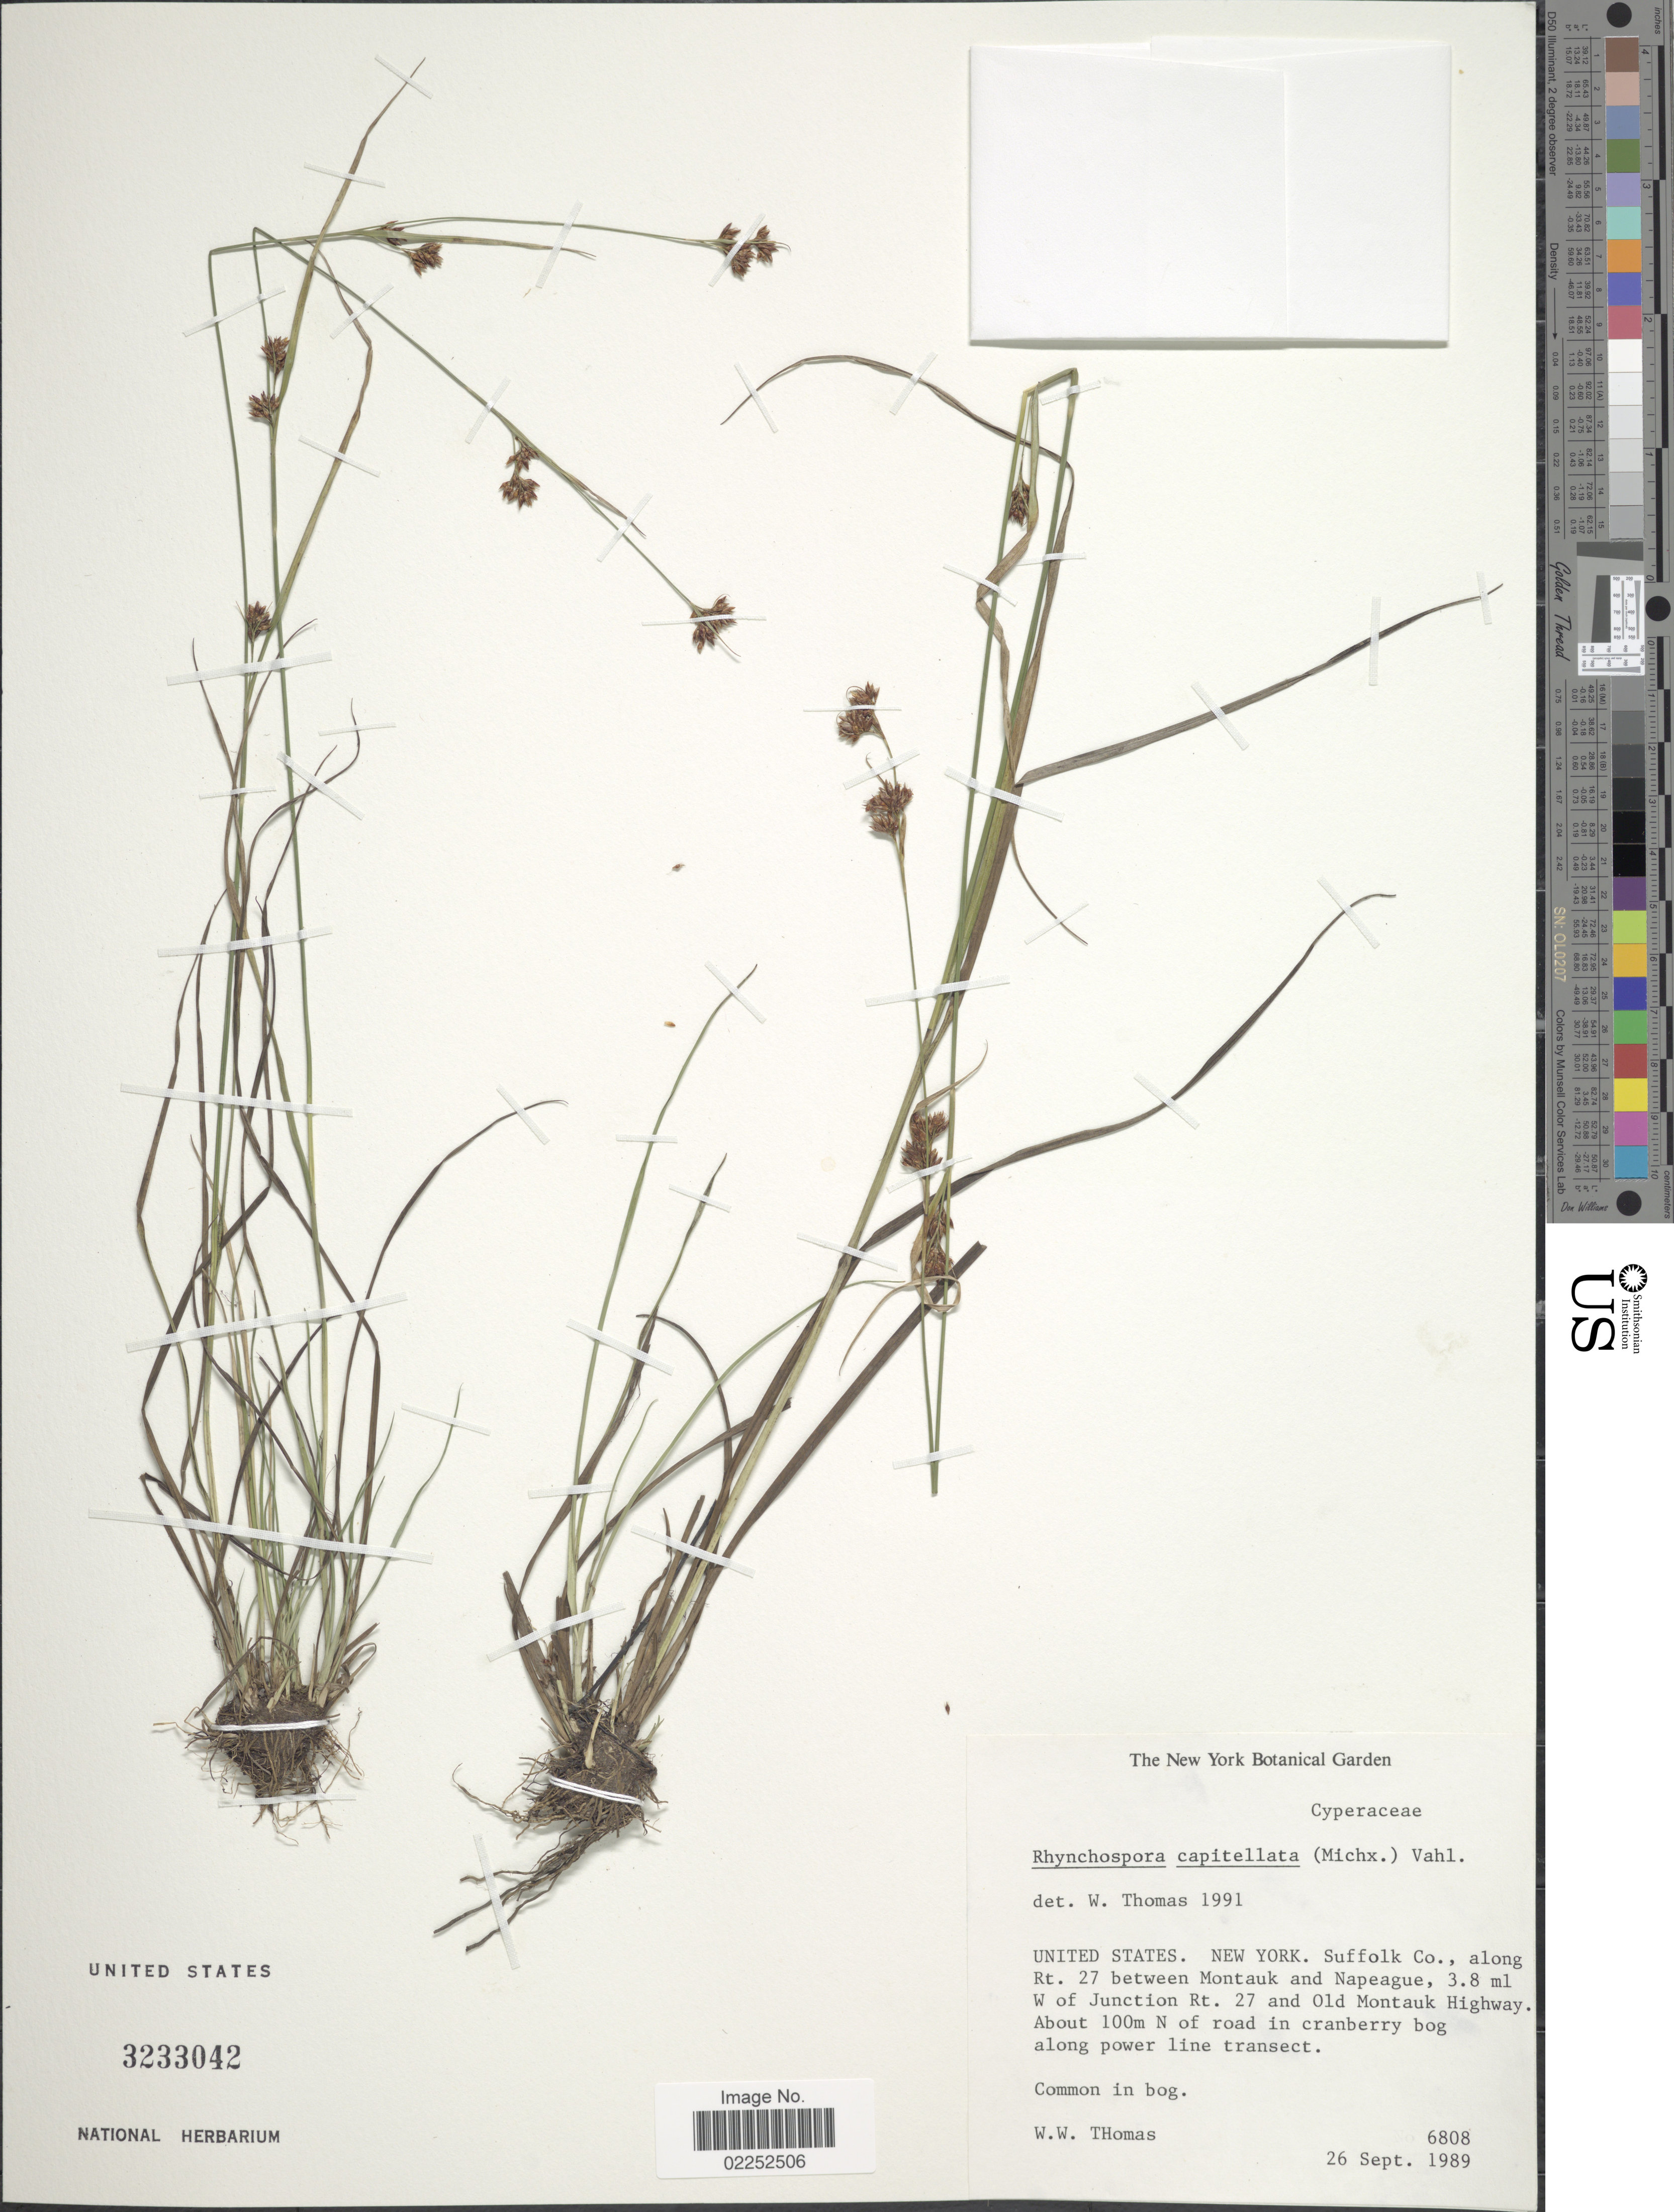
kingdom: Plantae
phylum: Tracheophyta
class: Liliopsida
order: Poales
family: Cyperaceae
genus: Rhynchospora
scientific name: Rhynchospora capitellata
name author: (Michx.) Vahl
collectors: W. W. Thomas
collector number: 6808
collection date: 1989-09-26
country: United States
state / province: New York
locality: Suffolk Co., along Rt 27 between Montauk and Napeague, 3.8 ml W of Junction Rt 27 and Old Montauk Highway. About 100m N of road in cranberry bog along power line transect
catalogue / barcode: US 3233042